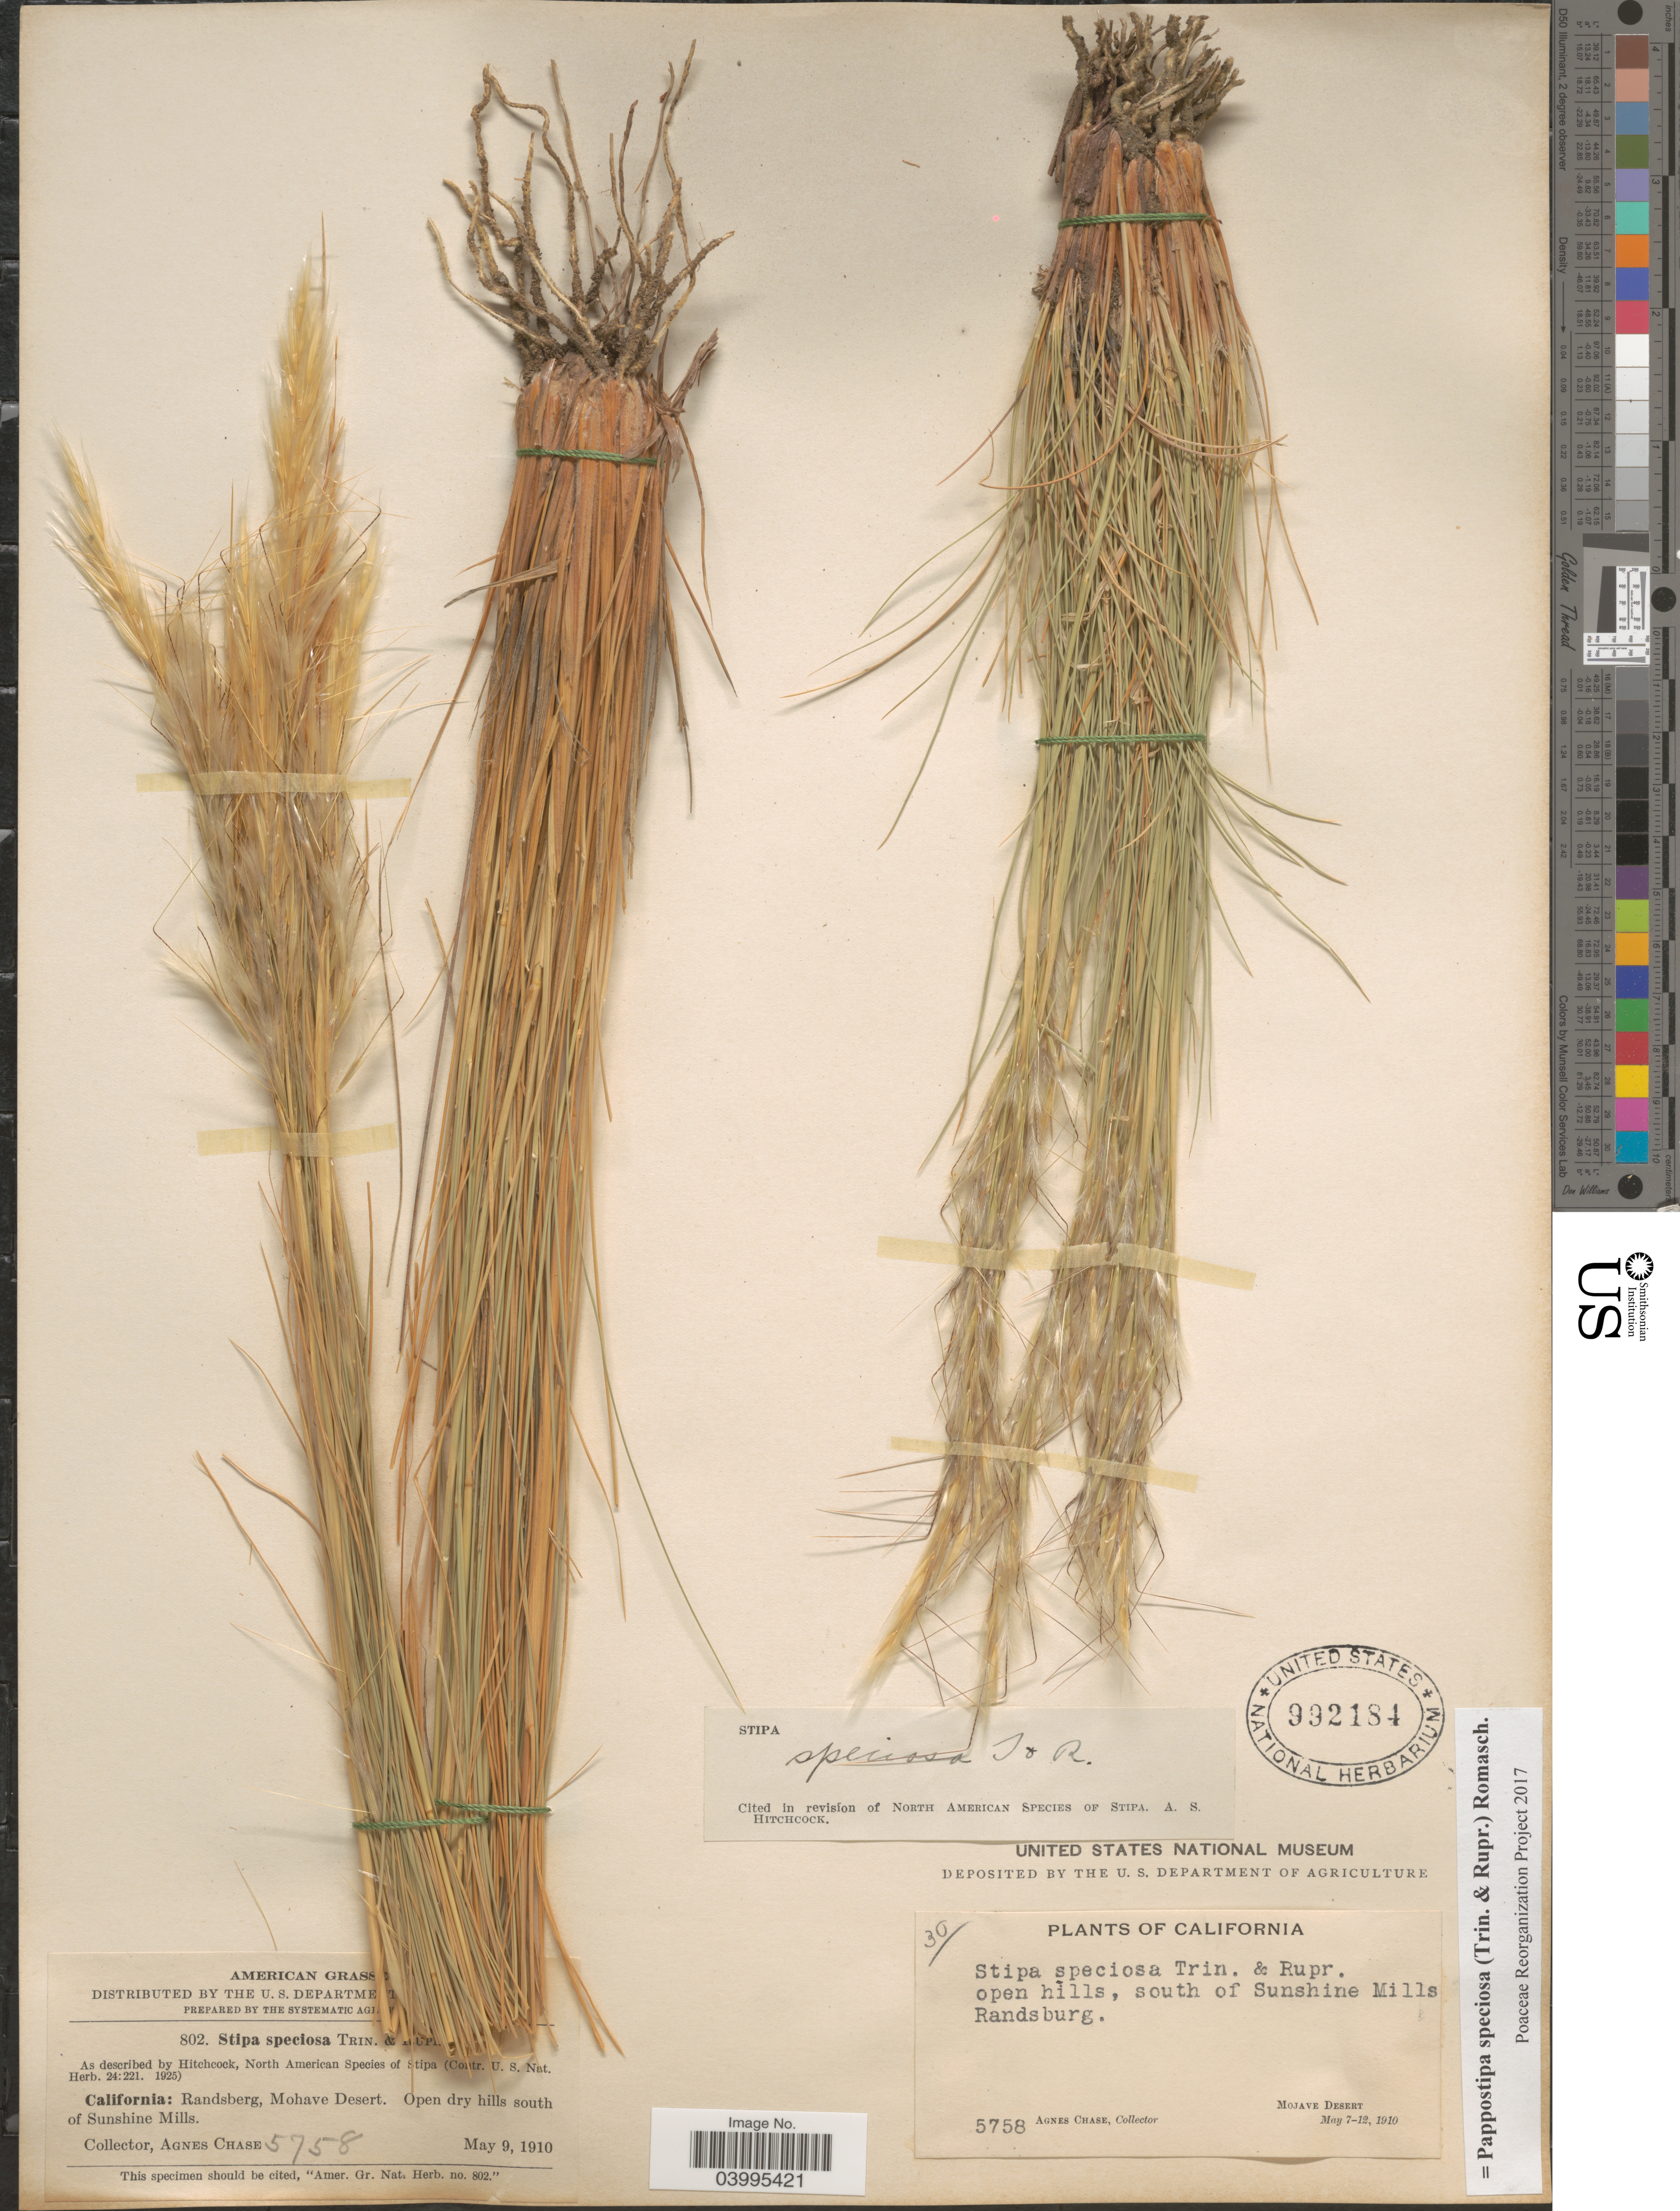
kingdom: Plantae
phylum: Tracheophyta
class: Liliopsida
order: Poales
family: Poaceae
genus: Pappostipa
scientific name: Pappostipa speciosa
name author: (Trin. & Rupr.) Romasch.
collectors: A. Chase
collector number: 5758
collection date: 1910-05-09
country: United States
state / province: California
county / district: Kern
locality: Randsberg, Mohave Desert. Open dry hills south of Sunshine Mills.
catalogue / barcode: US 992184